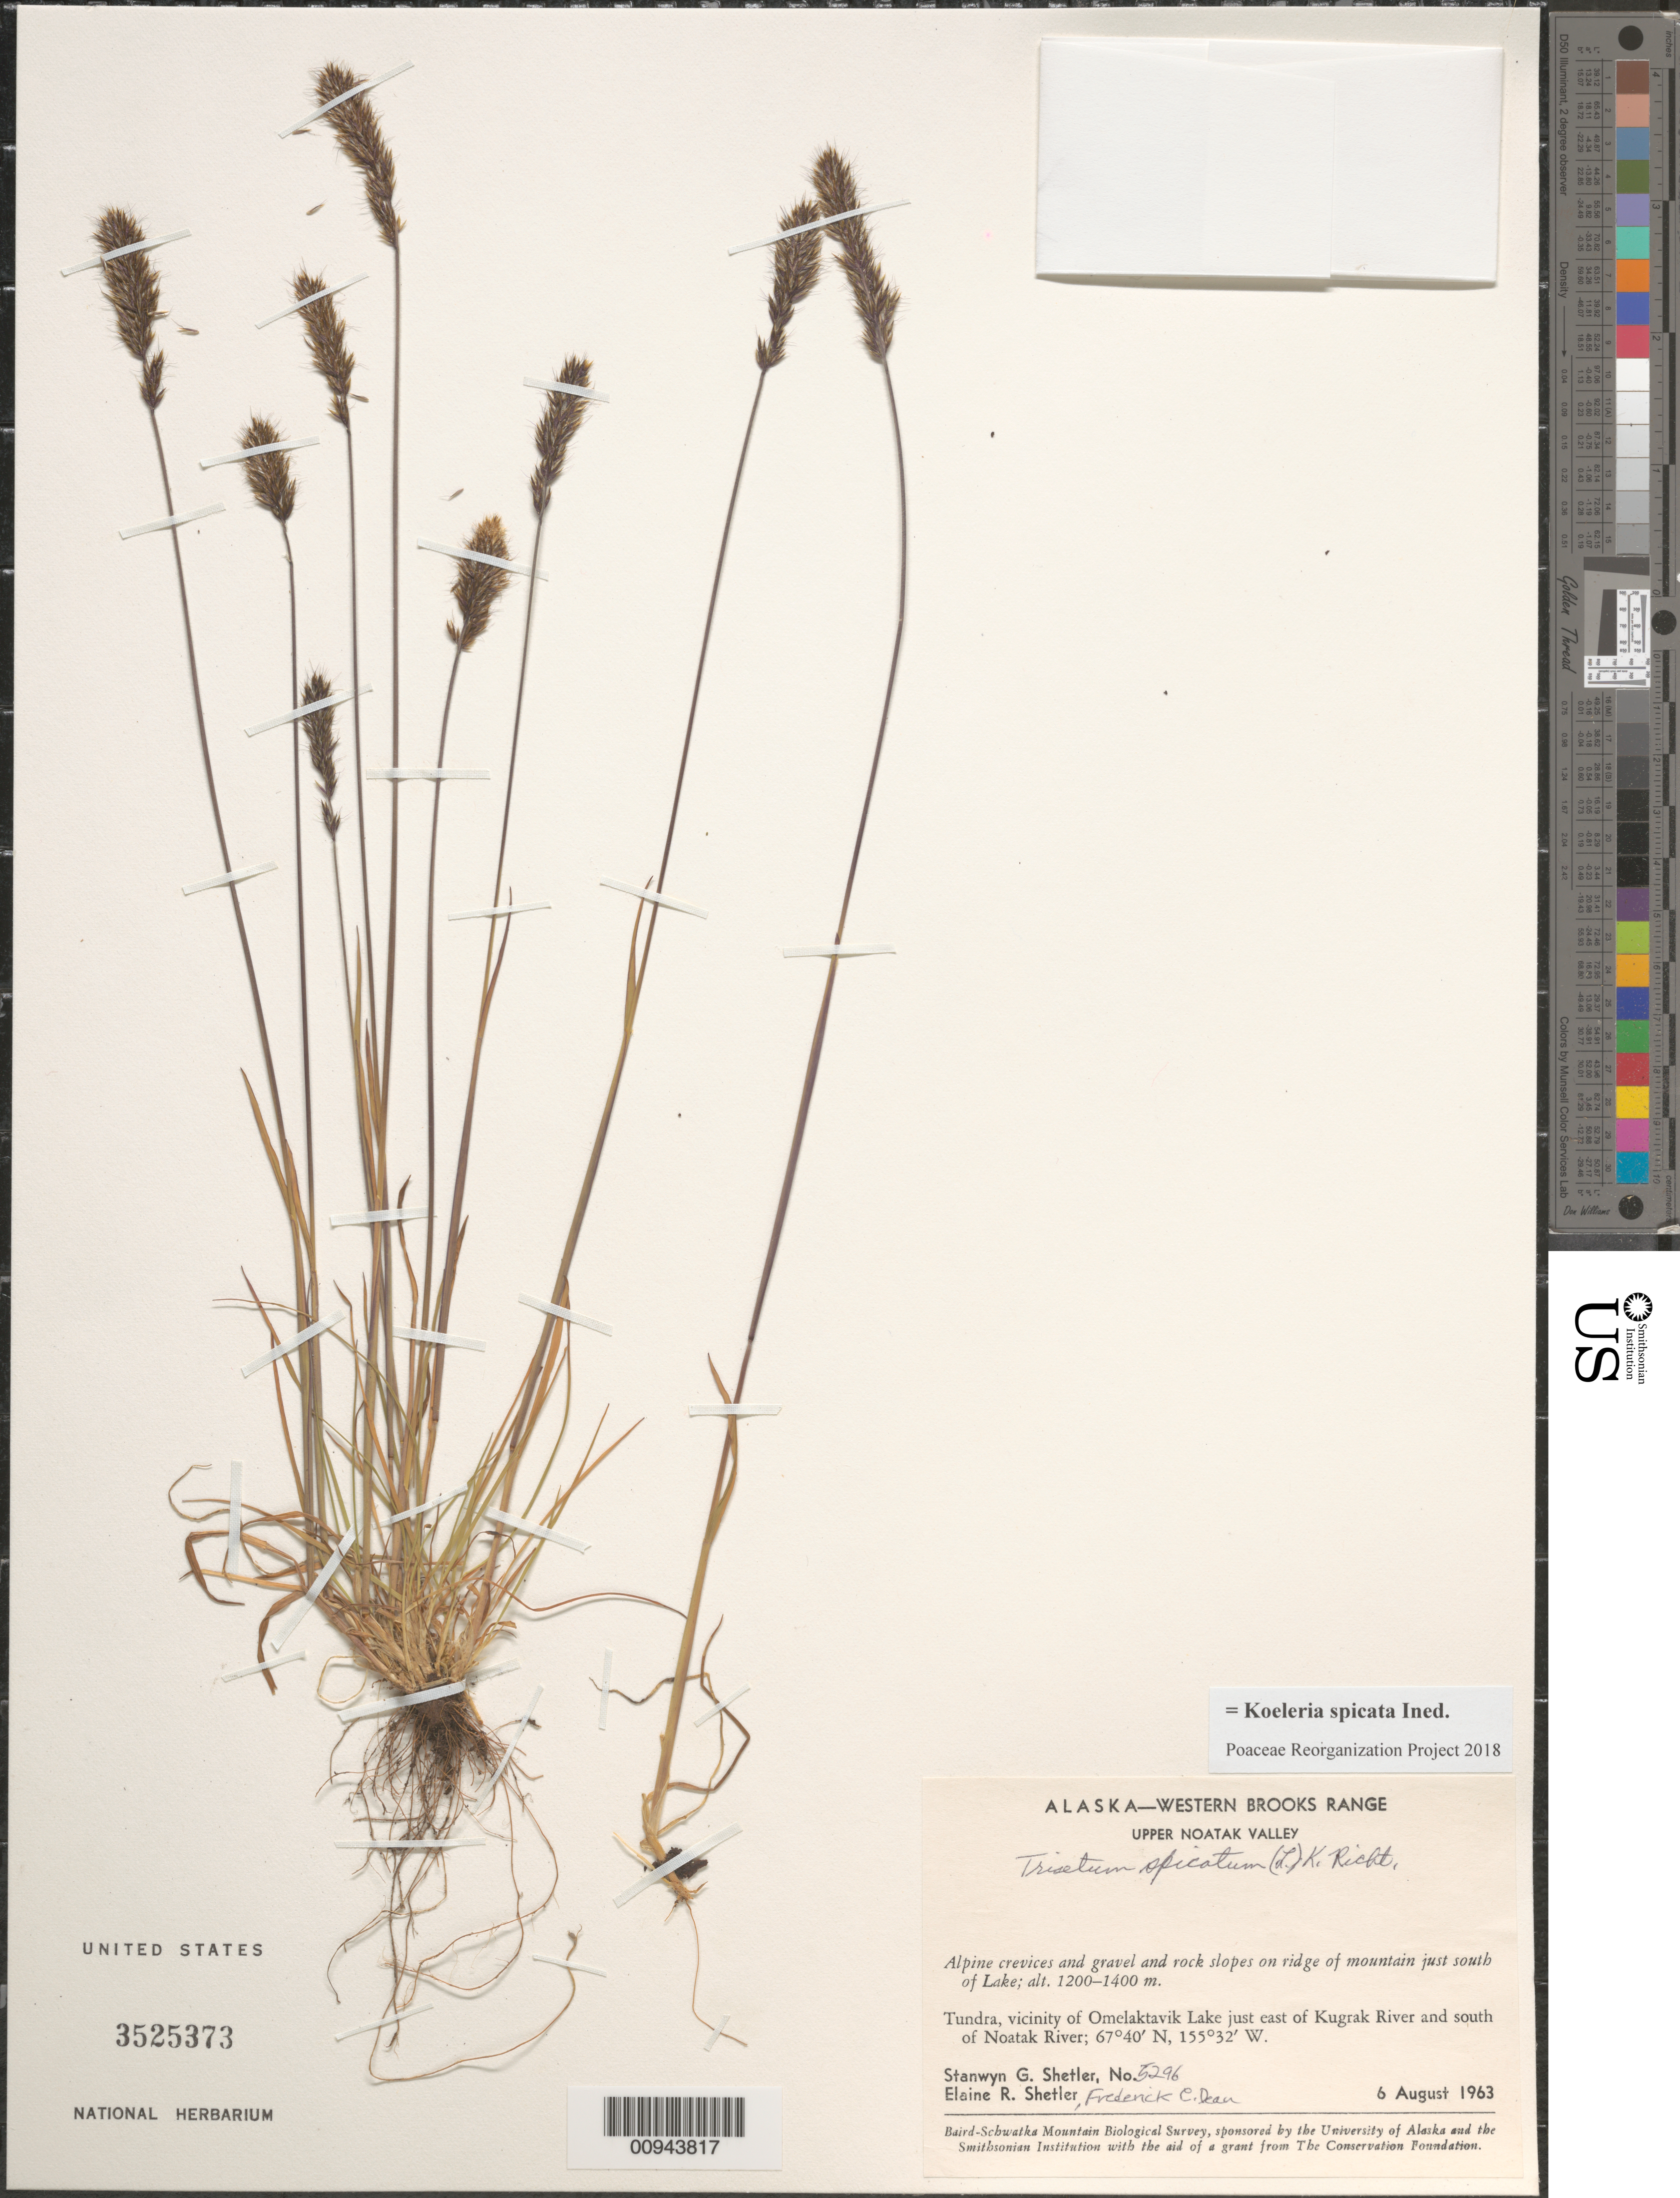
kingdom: Plantae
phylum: Tracheophyta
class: Liliopsida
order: Poales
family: Poaceae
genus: Koeleria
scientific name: Koeleria spicata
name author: (L.) Barberá et al.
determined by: Poaceae Reorganization Project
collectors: S. Shetler, E. R. Shetler & F. C. Dean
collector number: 5296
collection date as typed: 06 Aug 1963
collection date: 1963-08-06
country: United States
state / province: Alaska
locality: Vicinity of Omelaktavik Lake just east of Kugrak River and south of Noatak River. Western Brooks Range, Upper Noatak Valley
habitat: Tundra. Alpine crevices and gravel and rock slopes on ridge of mountain just south of Lake. Herbmat on ridge.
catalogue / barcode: US 3525373